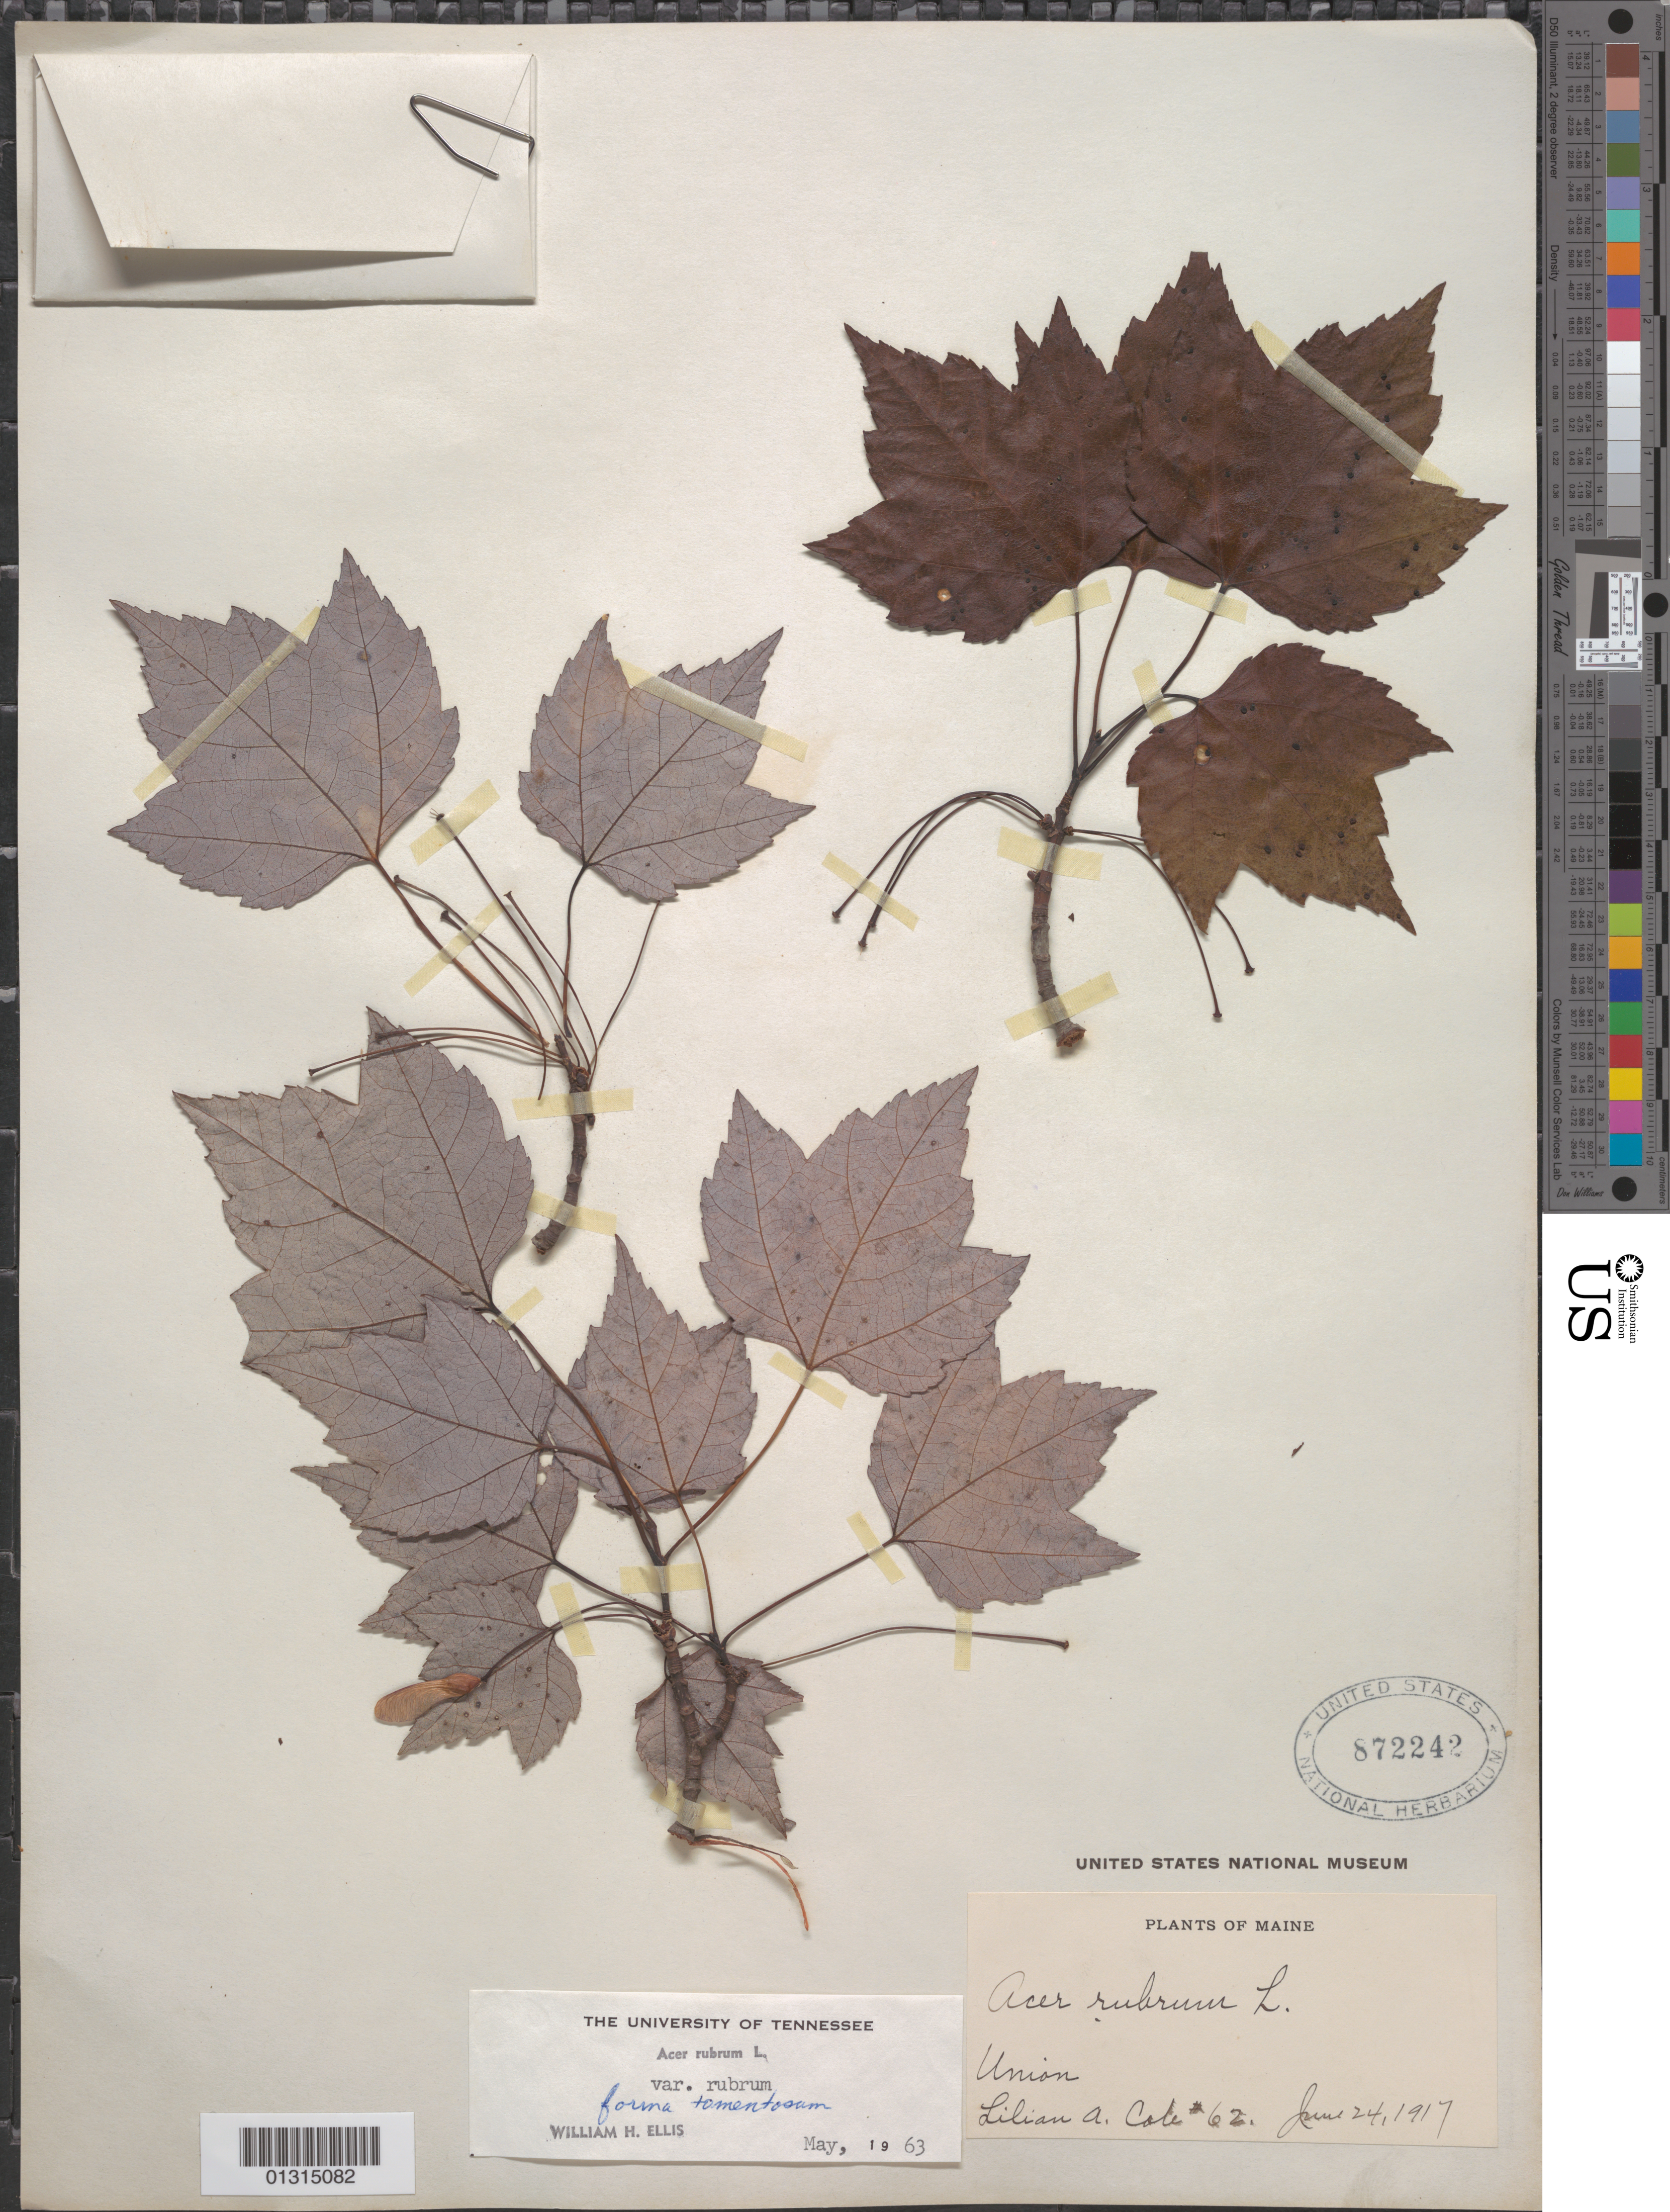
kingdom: Plantae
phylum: Tracheophyta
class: Magnoliopsida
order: Sapindales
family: Sapindaceae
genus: Acer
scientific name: Acer rubrum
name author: L.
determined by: Ellis, W. H.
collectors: L. A. Cole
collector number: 62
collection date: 1917-06-24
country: United States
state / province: Maine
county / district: Knox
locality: Union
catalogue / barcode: US 872242